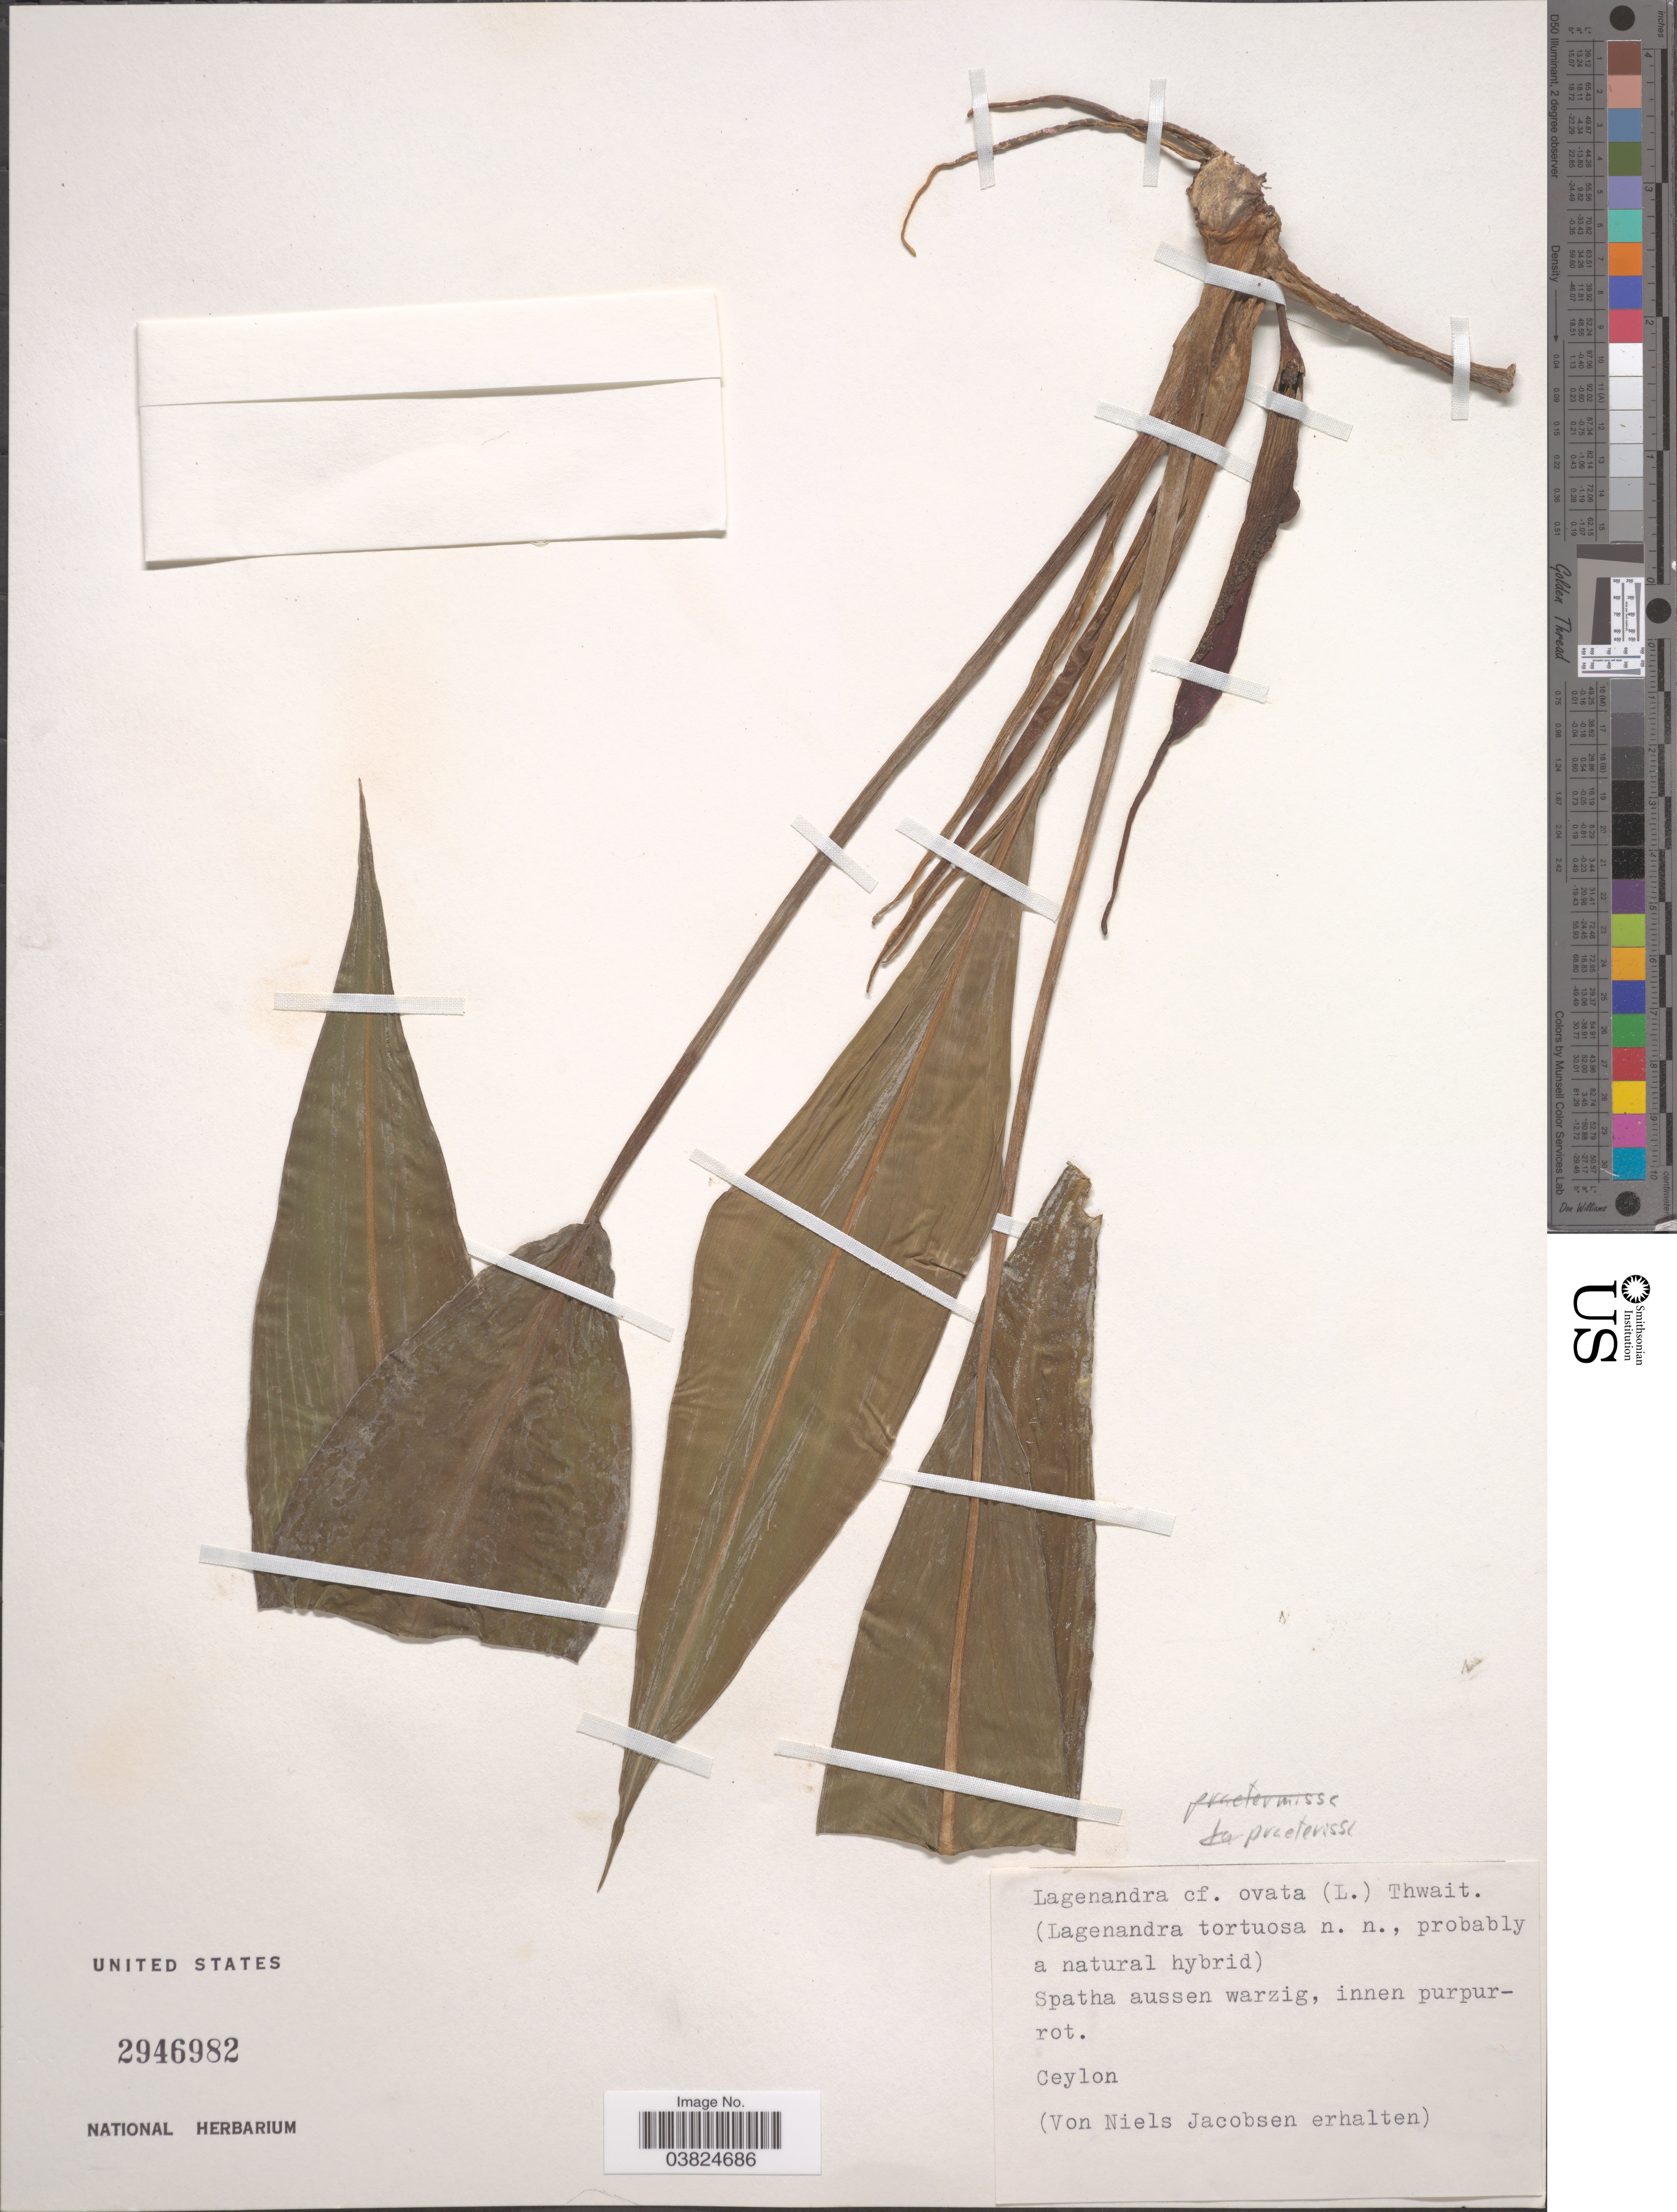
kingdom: Plantae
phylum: Tracheophyta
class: Liliopsida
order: Alismatales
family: Araceae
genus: Lagenandra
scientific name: Lagenandra praetermissa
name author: de Wit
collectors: N. Jacobson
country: Sri Lanka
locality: Ceylon.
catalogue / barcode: US 2946982